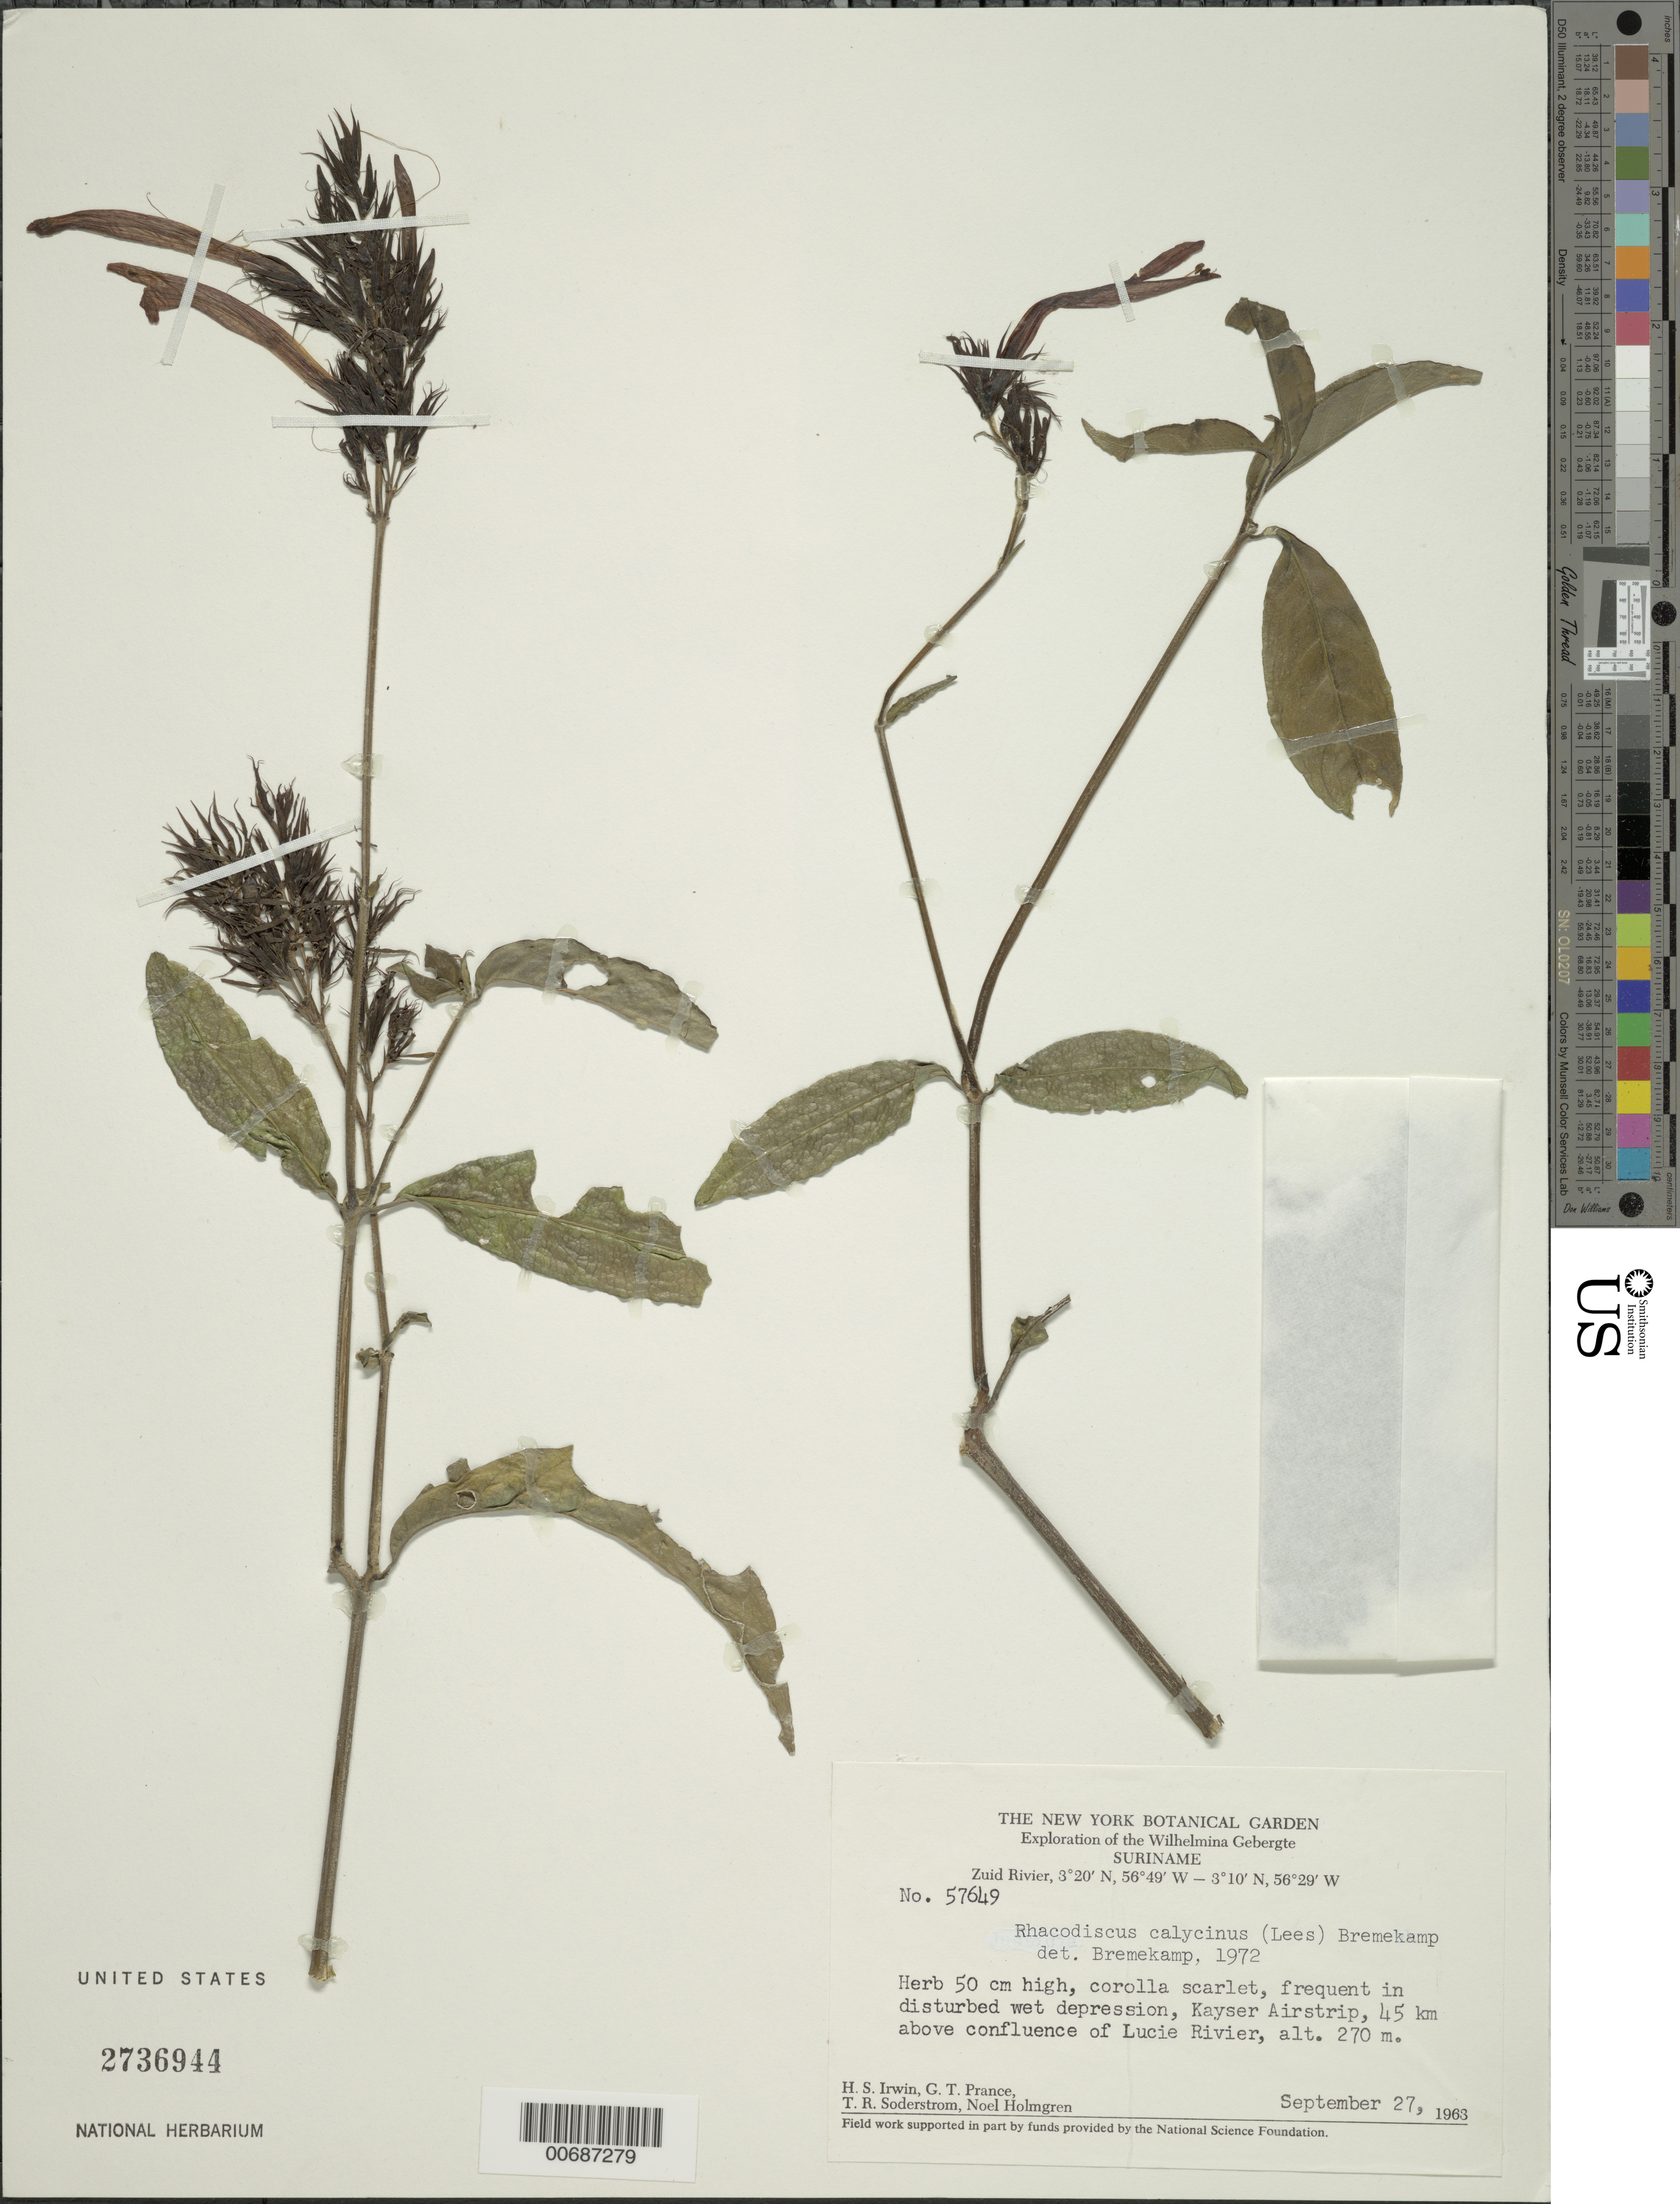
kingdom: Plantae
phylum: Tracheophyta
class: Magnoliopsida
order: Lamiales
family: Acanthaceae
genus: Rhacodiscus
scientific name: Rhacodiscus calycinus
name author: (Nees) Bremek.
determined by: Bremekamp, C. E. B.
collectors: H. Irwin, G. T. Prance, T. R. Soderstrom & N. H. Holmgren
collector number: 57649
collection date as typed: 27-Sep-63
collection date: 1963-09-27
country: Suriname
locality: Kayser Airstrip, Zuid R., 45 km above confl. with Lucie R., Wilhelmina Gebergte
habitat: Disturbed wet depression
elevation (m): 270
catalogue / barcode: US 2736944